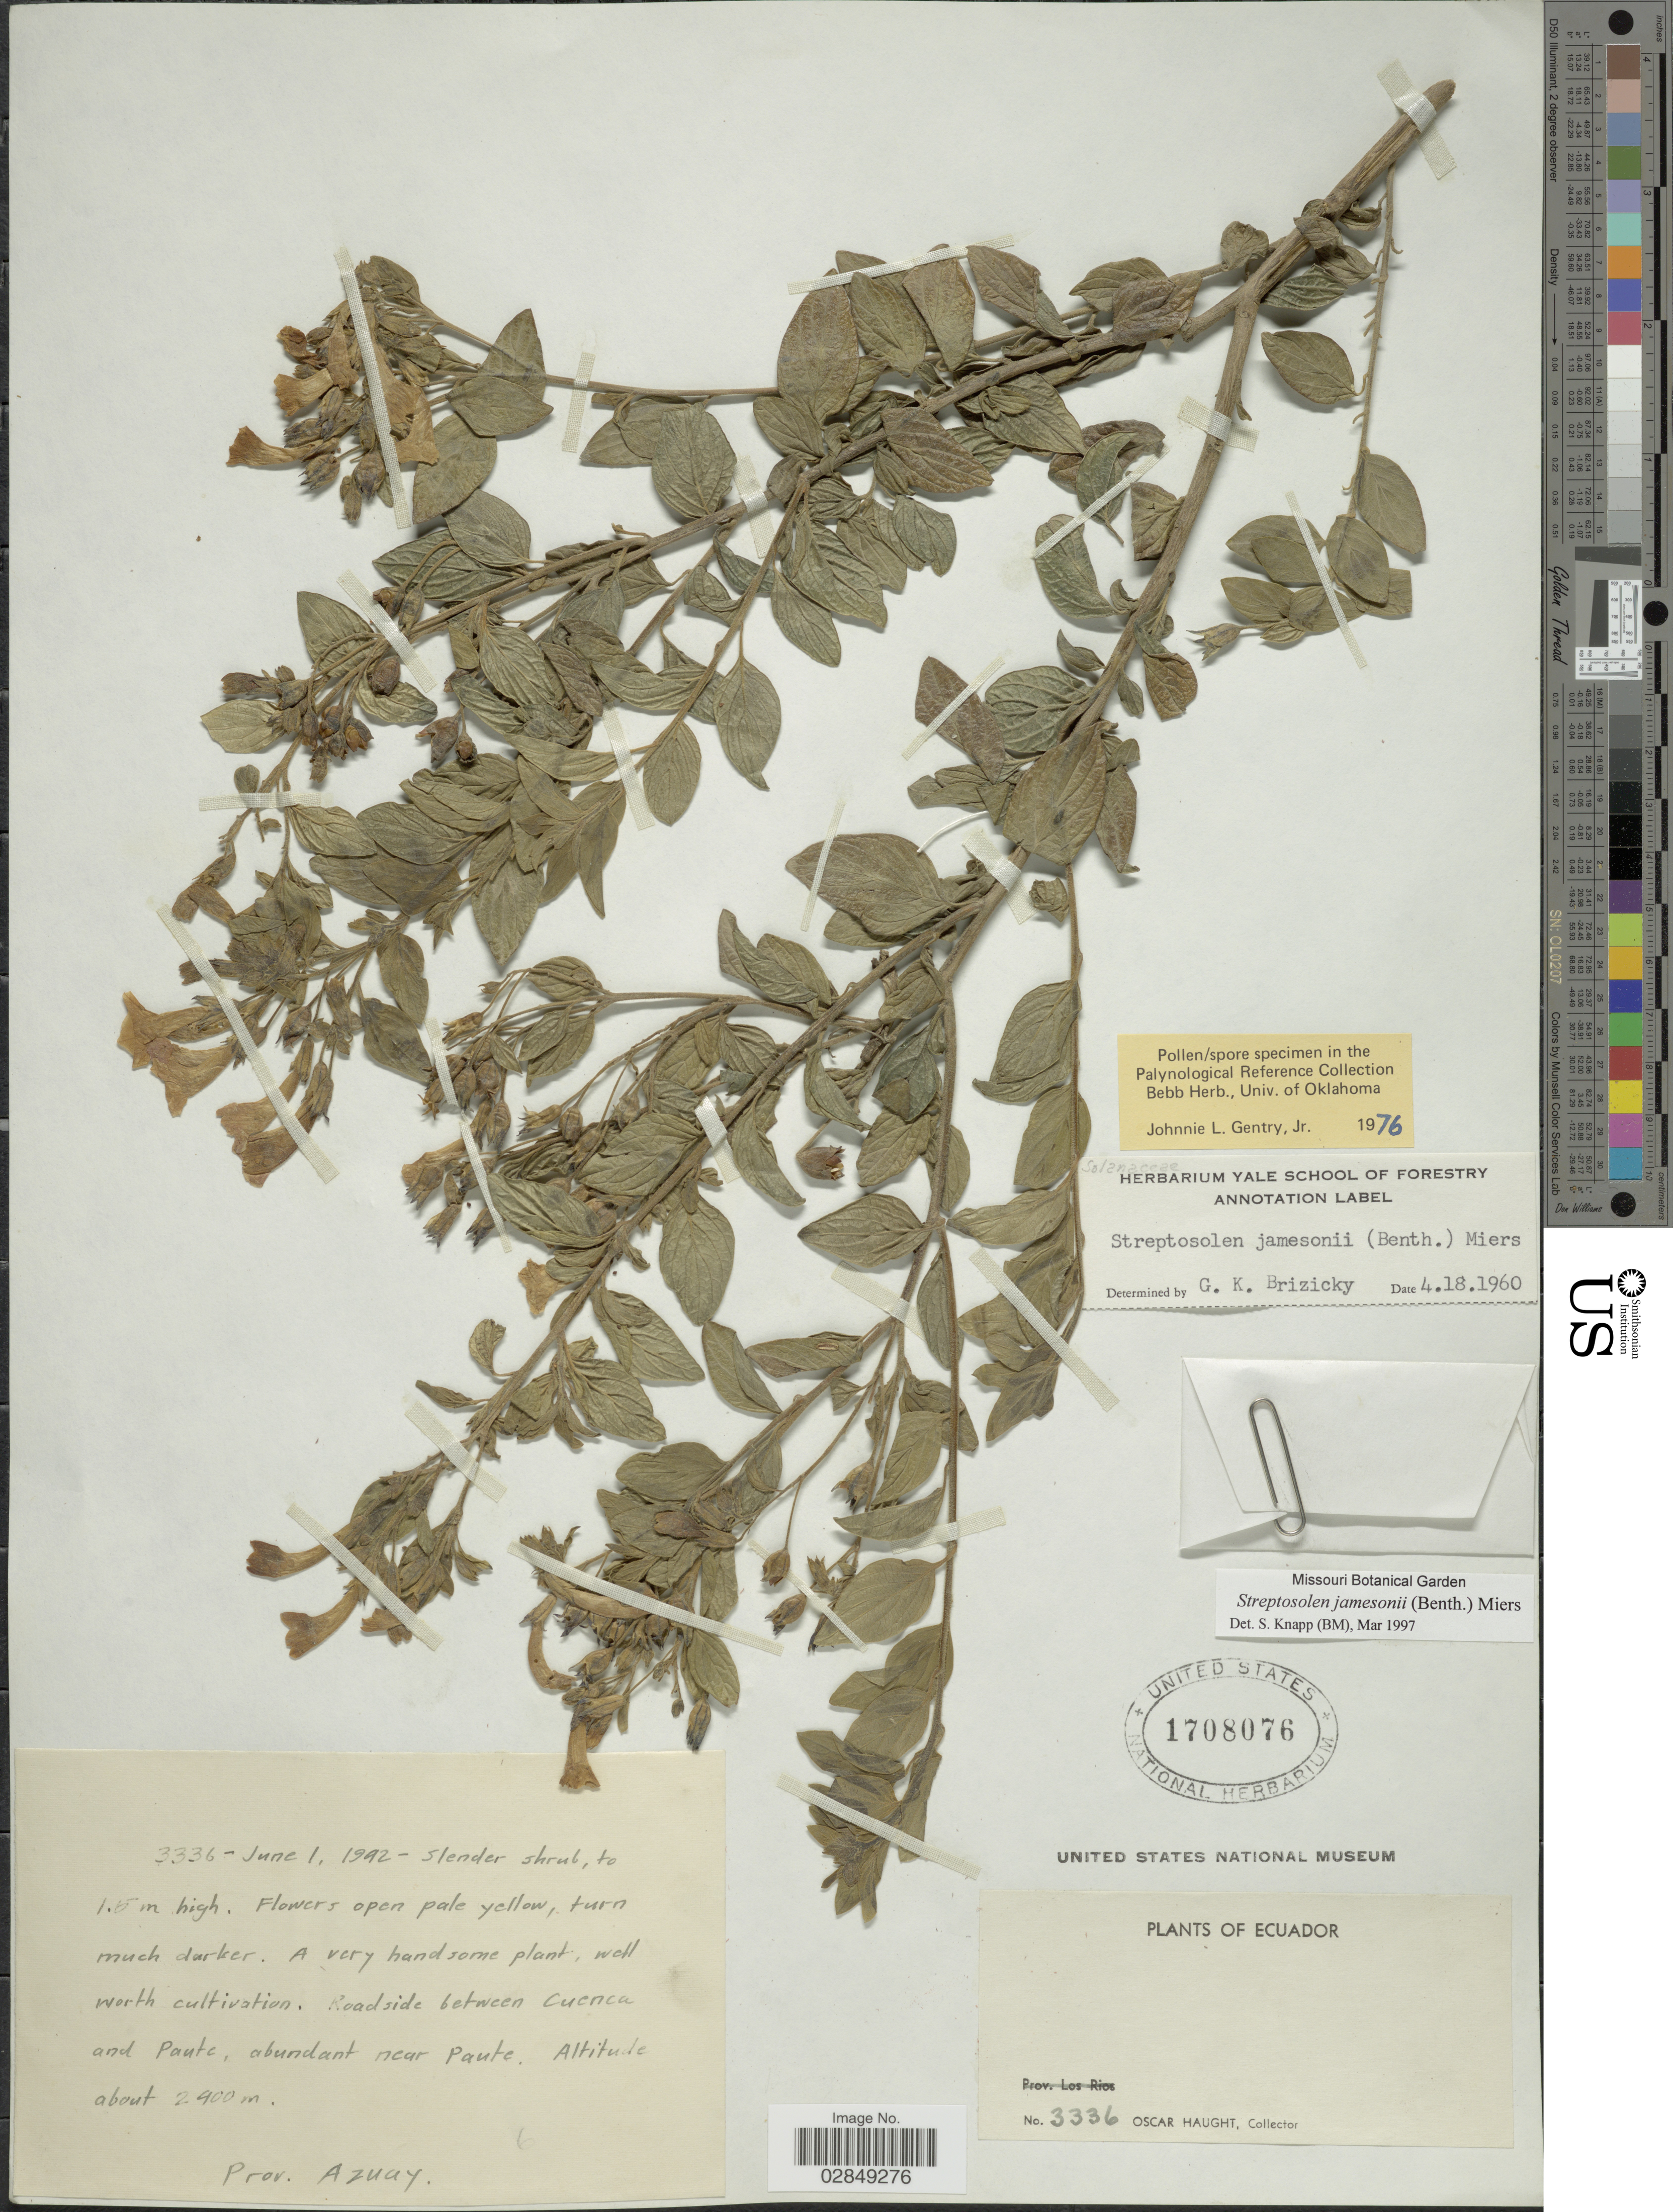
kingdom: Plantae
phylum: Tracheophyta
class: Magnoliopsida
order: Solanales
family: Solanaceae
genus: Streptosolen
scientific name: Streptosolen jamesonii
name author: (Benth.) Miers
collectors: O. Haught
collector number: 3336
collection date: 1942-06-01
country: Ecuador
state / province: Azuay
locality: Roadside between Cuenca and Paute, abundant near Paute.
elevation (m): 2400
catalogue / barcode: US 1708076